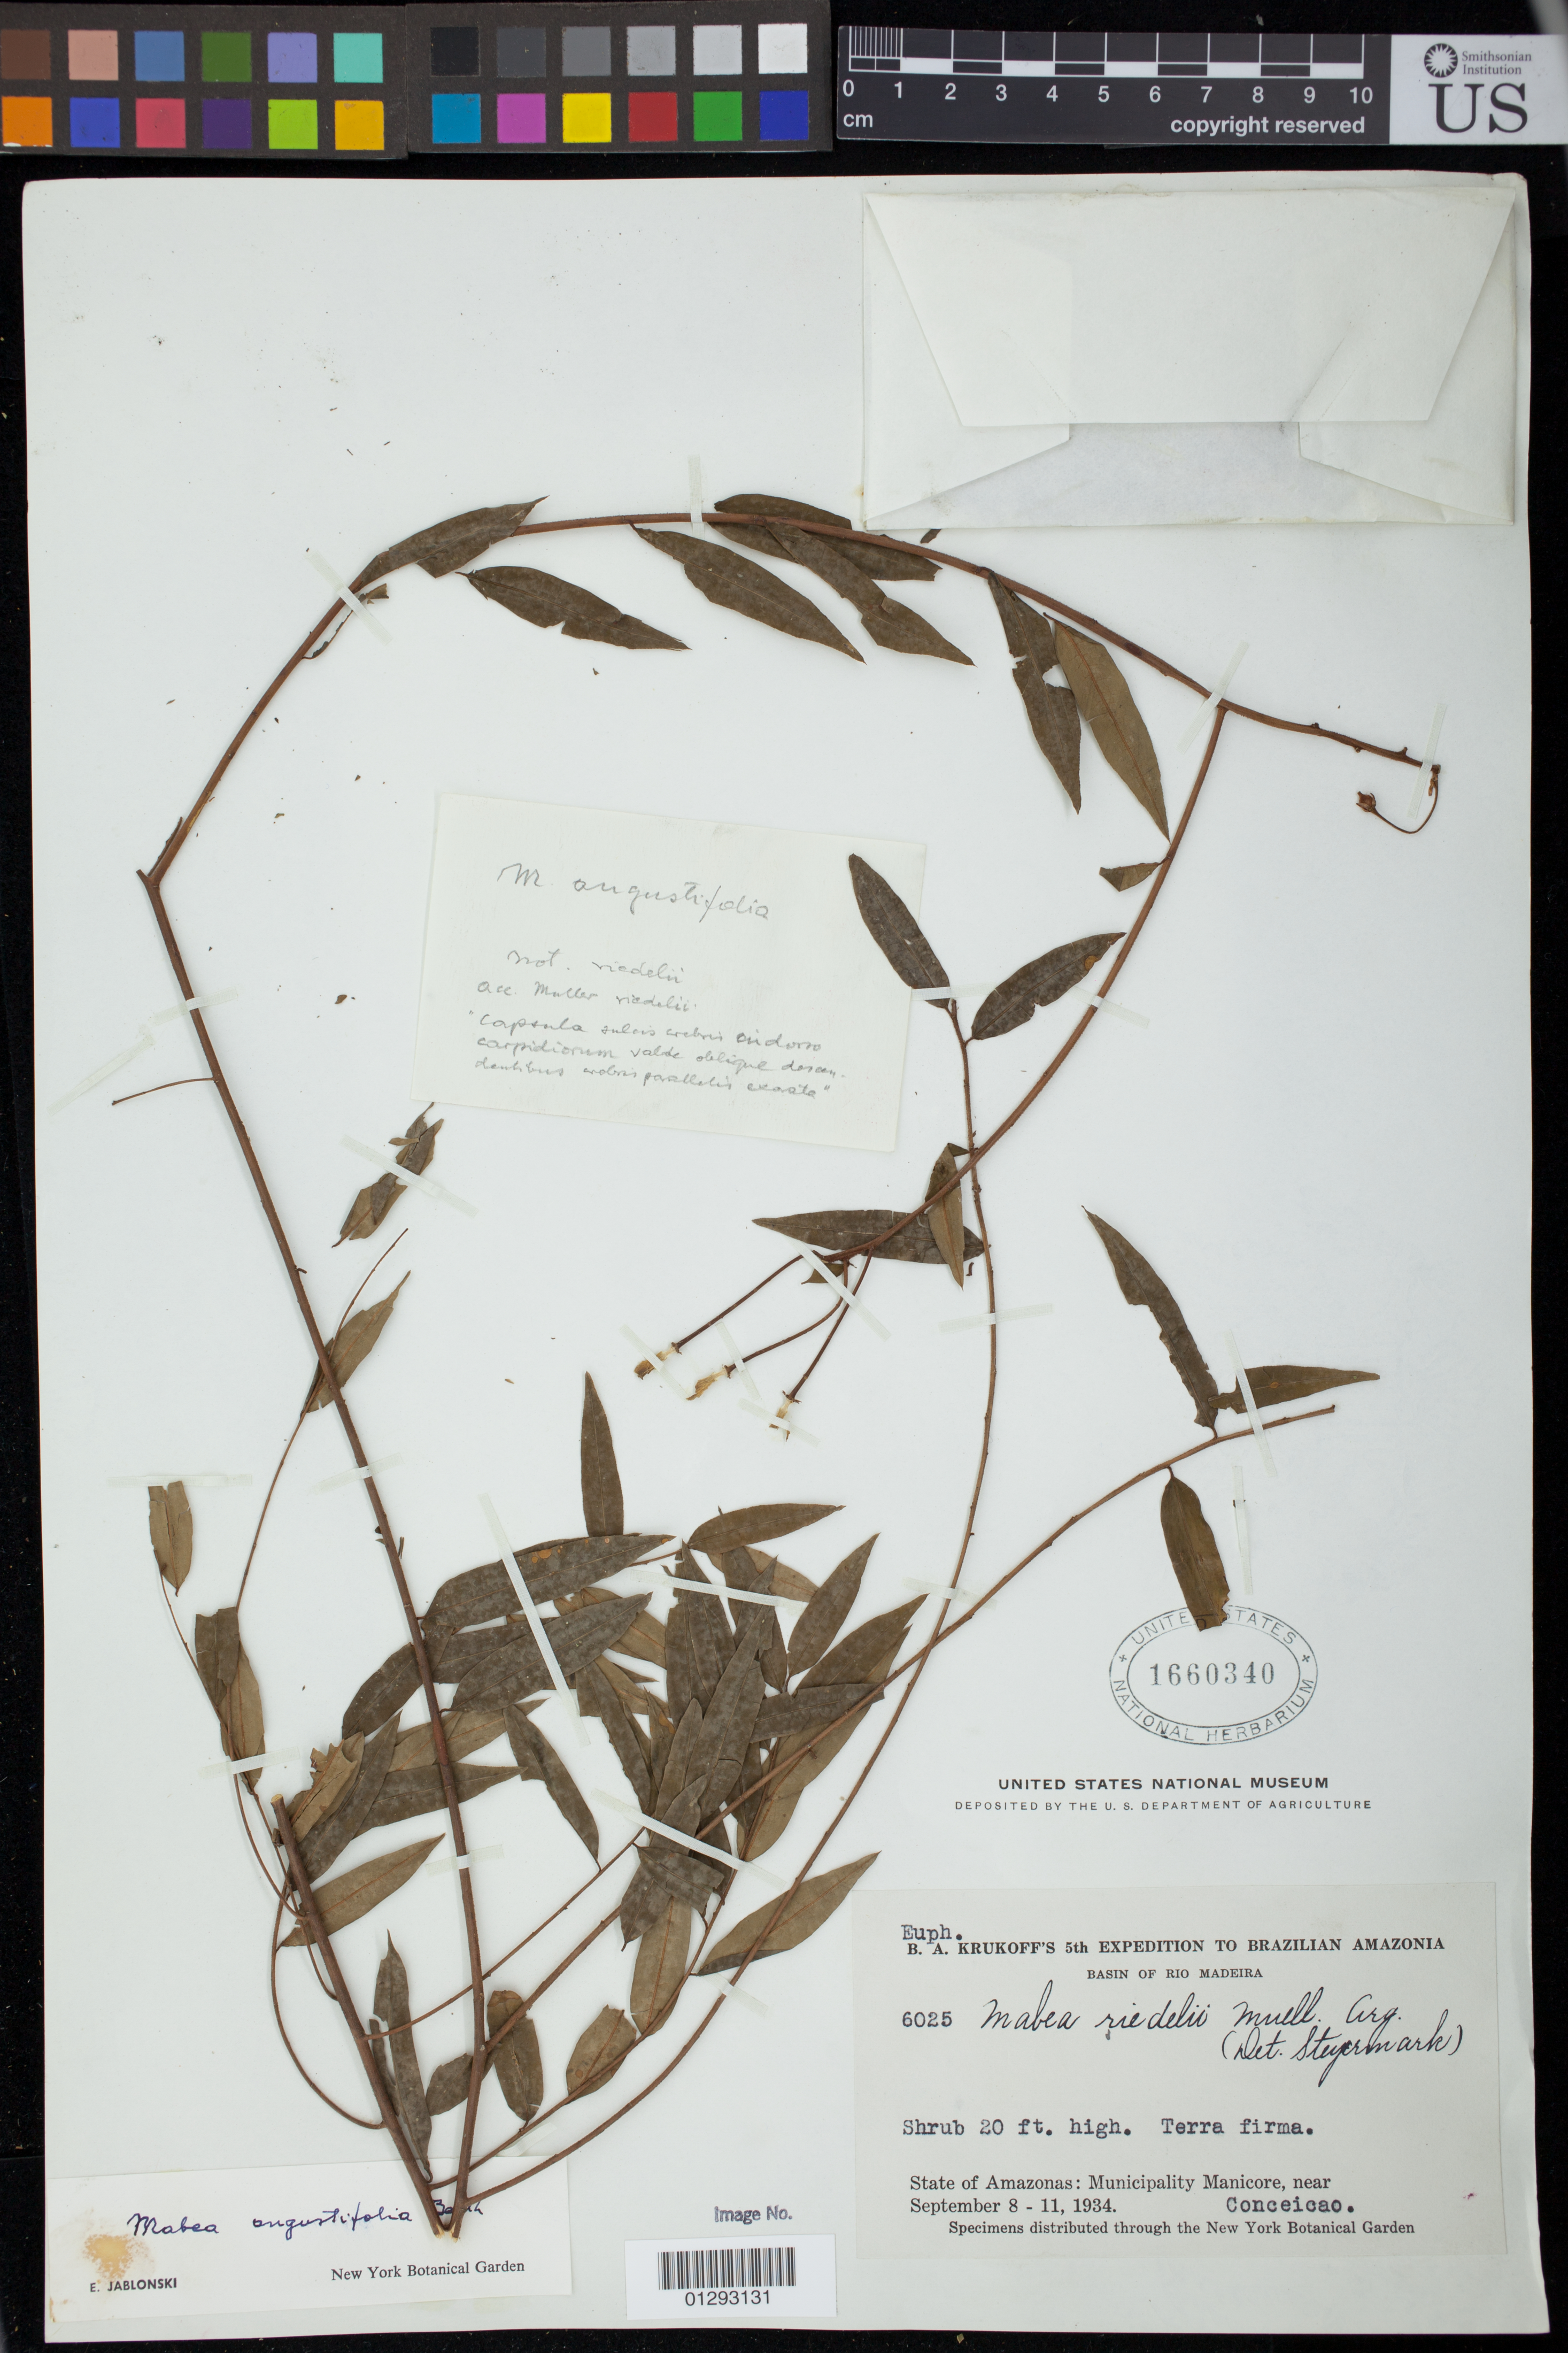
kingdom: Plantae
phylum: Tracheophyta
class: Magnoliopsida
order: Malpighiales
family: Euphorbiaceae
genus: Mabea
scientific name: Mabea angustifolia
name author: Spruce ex Benth.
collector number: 6025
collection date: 1934-09-08/1934-09-11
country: Brazil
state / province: Amazonas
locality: Basin of Rio Madeira.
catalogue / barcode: US 1660340